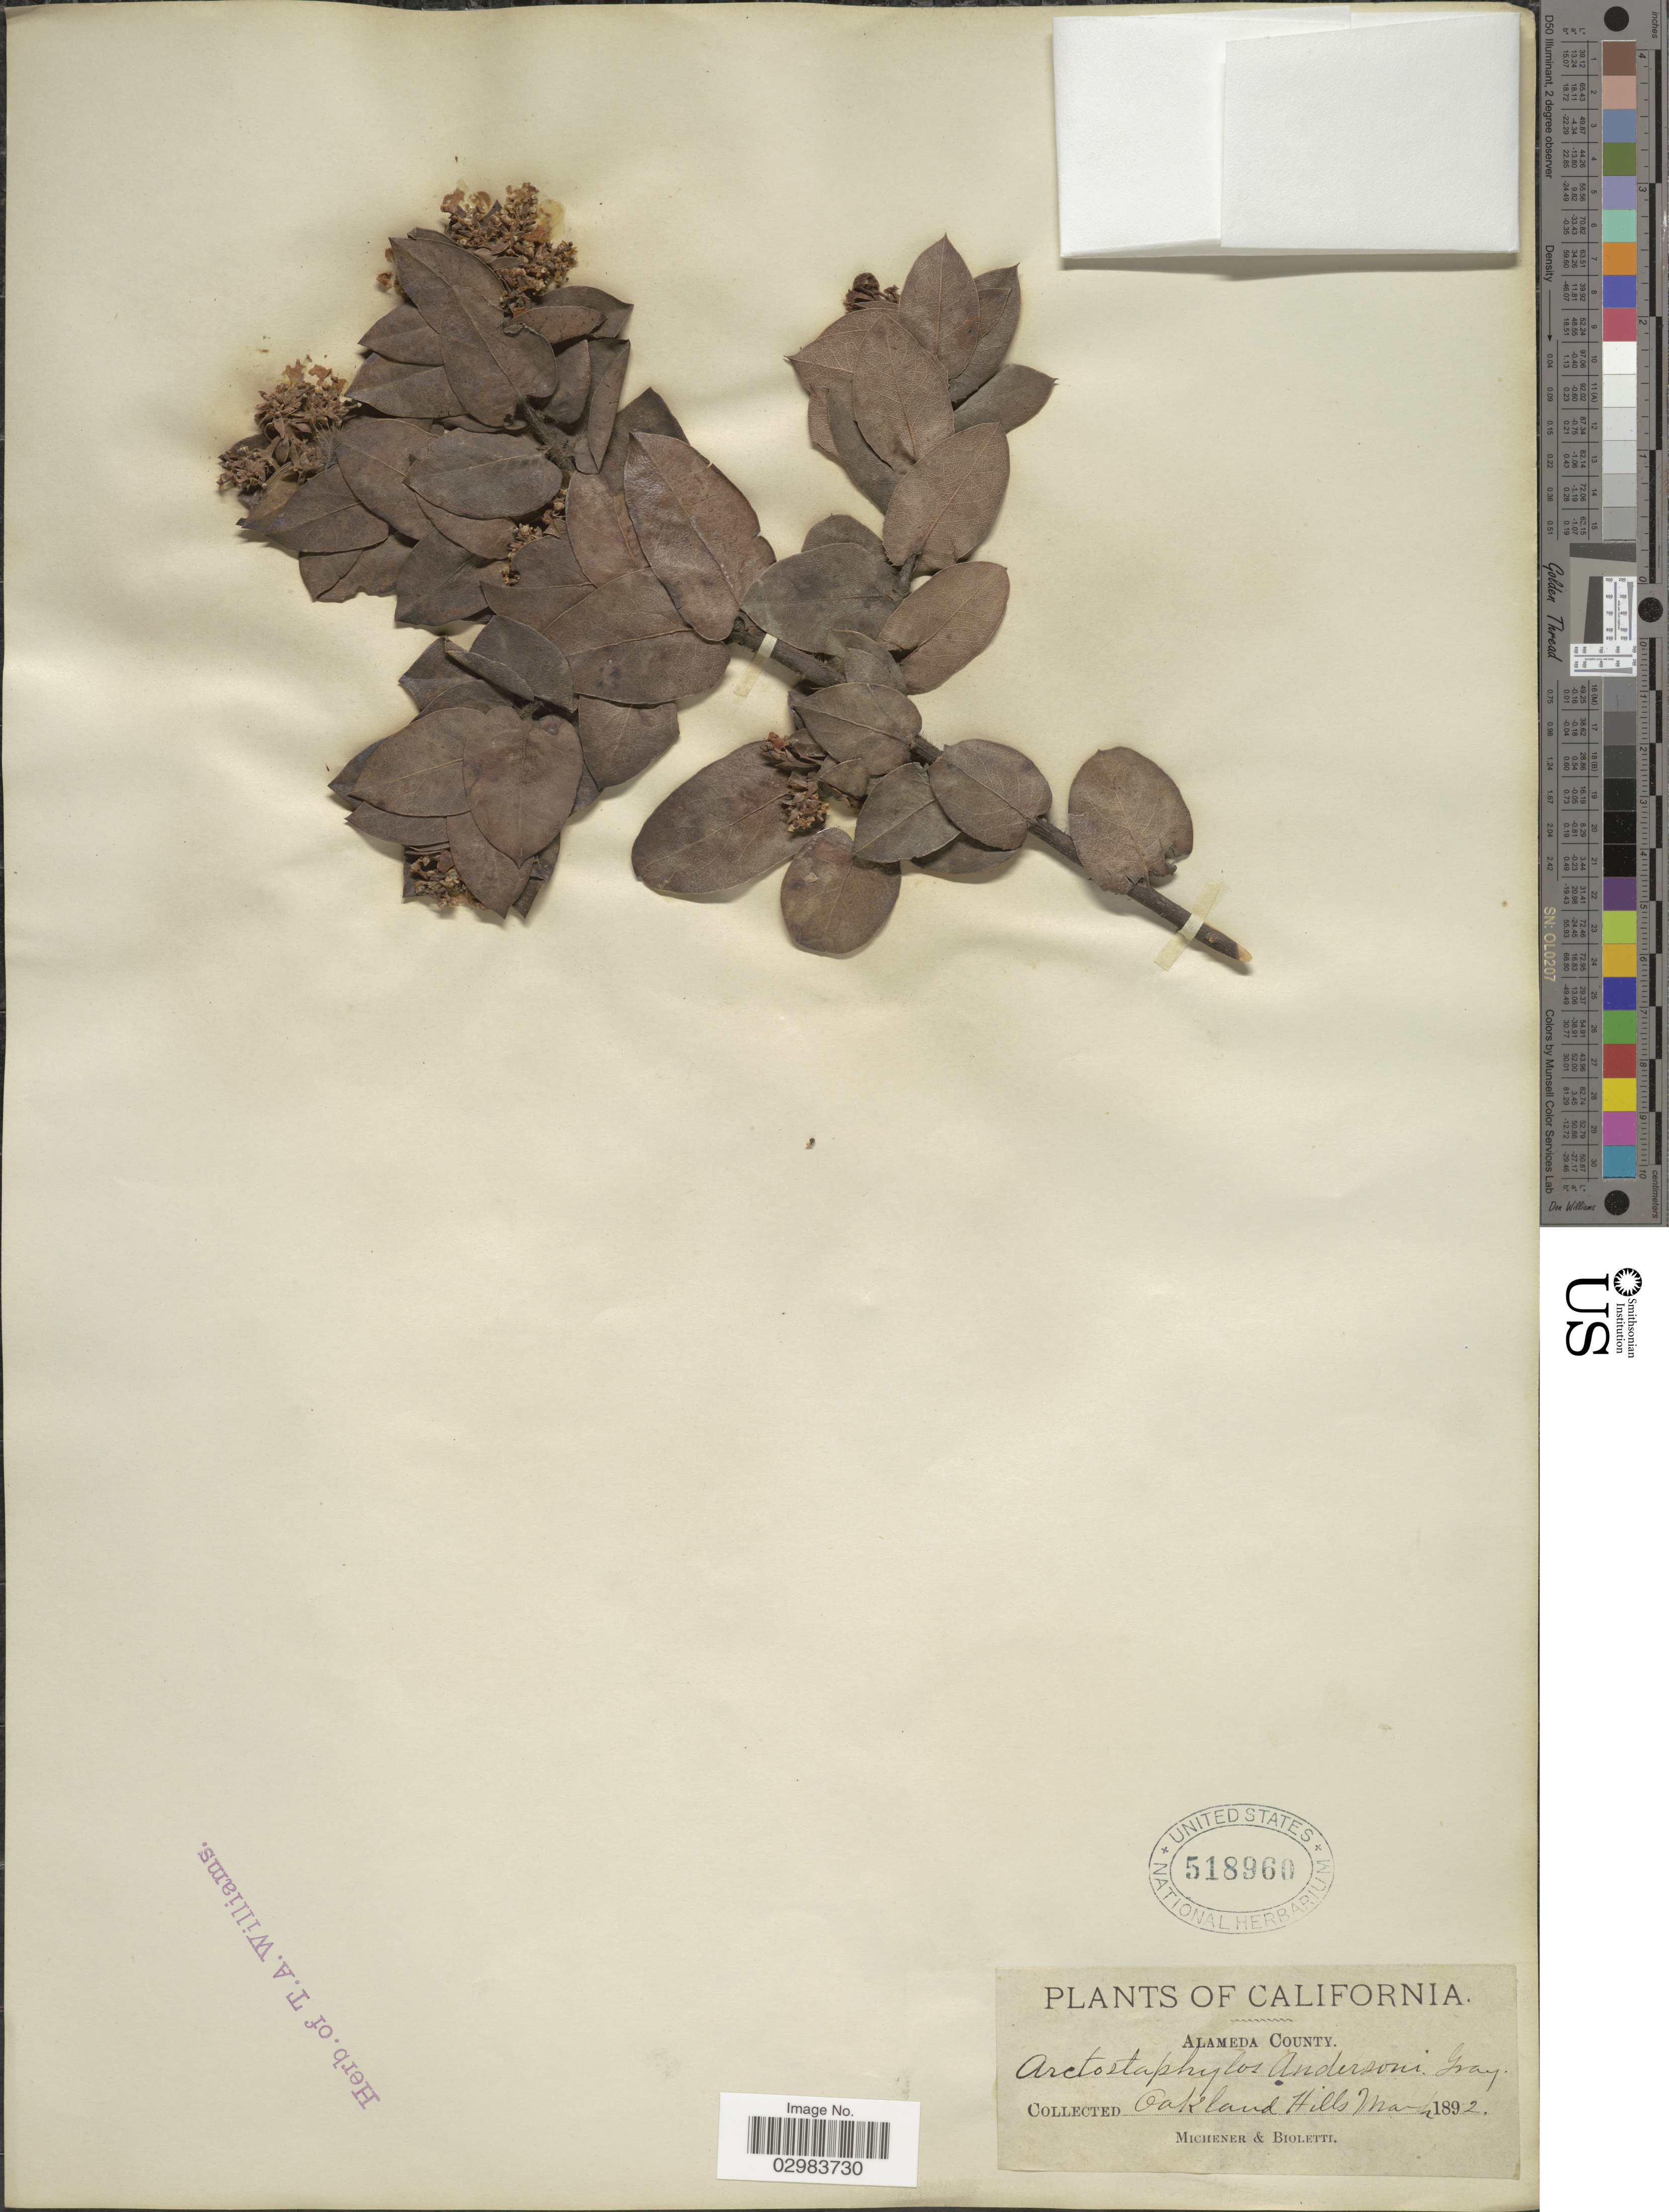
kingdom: Plantae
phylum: Tracheophyta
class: Magnoliopsida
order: Ericales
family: Ericaceae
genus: Arctostaphylos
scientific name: Arctostaphylos andersonii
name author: A. Gray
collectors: -. Michener & -- Bioletti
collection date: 1892-03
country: United States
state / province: California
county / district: Alameda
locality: Alameda County. Oakland Hills.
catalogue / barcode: US 518960